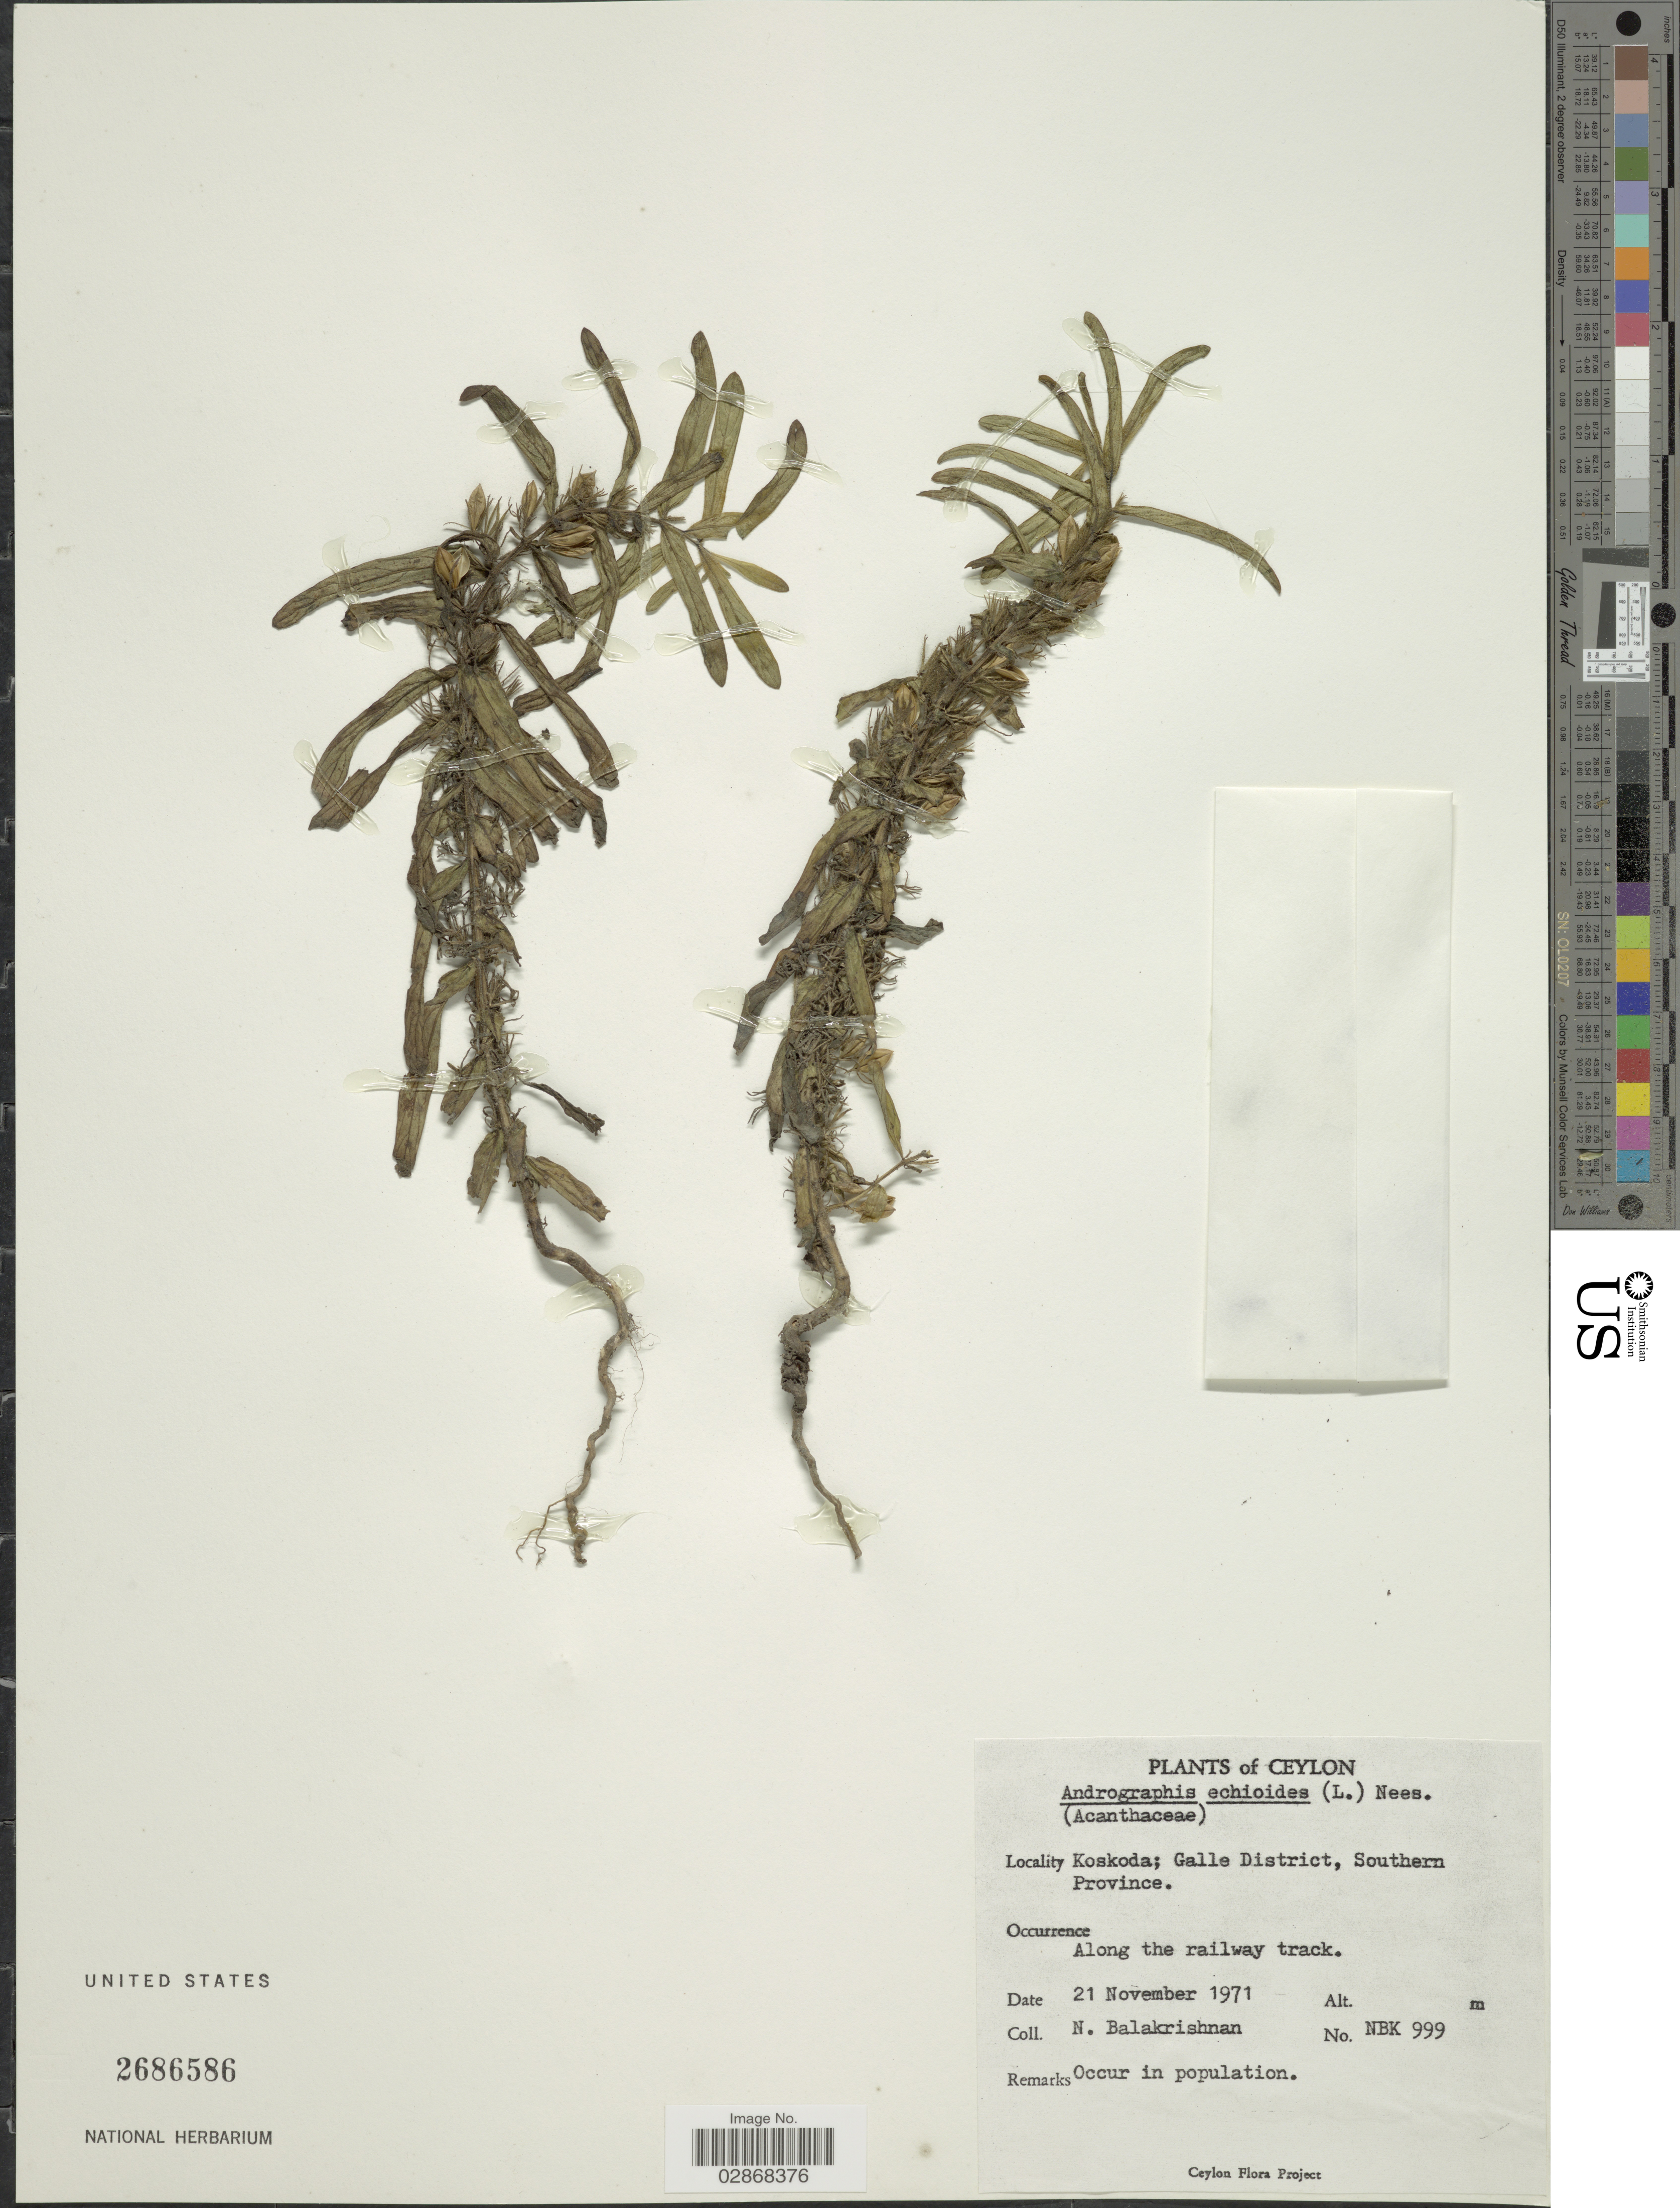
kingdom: Plantae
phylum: Tracheophyta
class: Magnoliopsida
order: Lamiales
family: Acanthaceae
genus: Andrographis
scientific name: Andrographis echioides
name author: (L.) Nees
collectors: N. Balakrishnan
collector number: NBK999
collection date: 1971-11-21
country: Sri Lanka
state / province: Southern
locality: Ceylon. Koskoda; Galle District.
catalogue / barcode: US 2686586